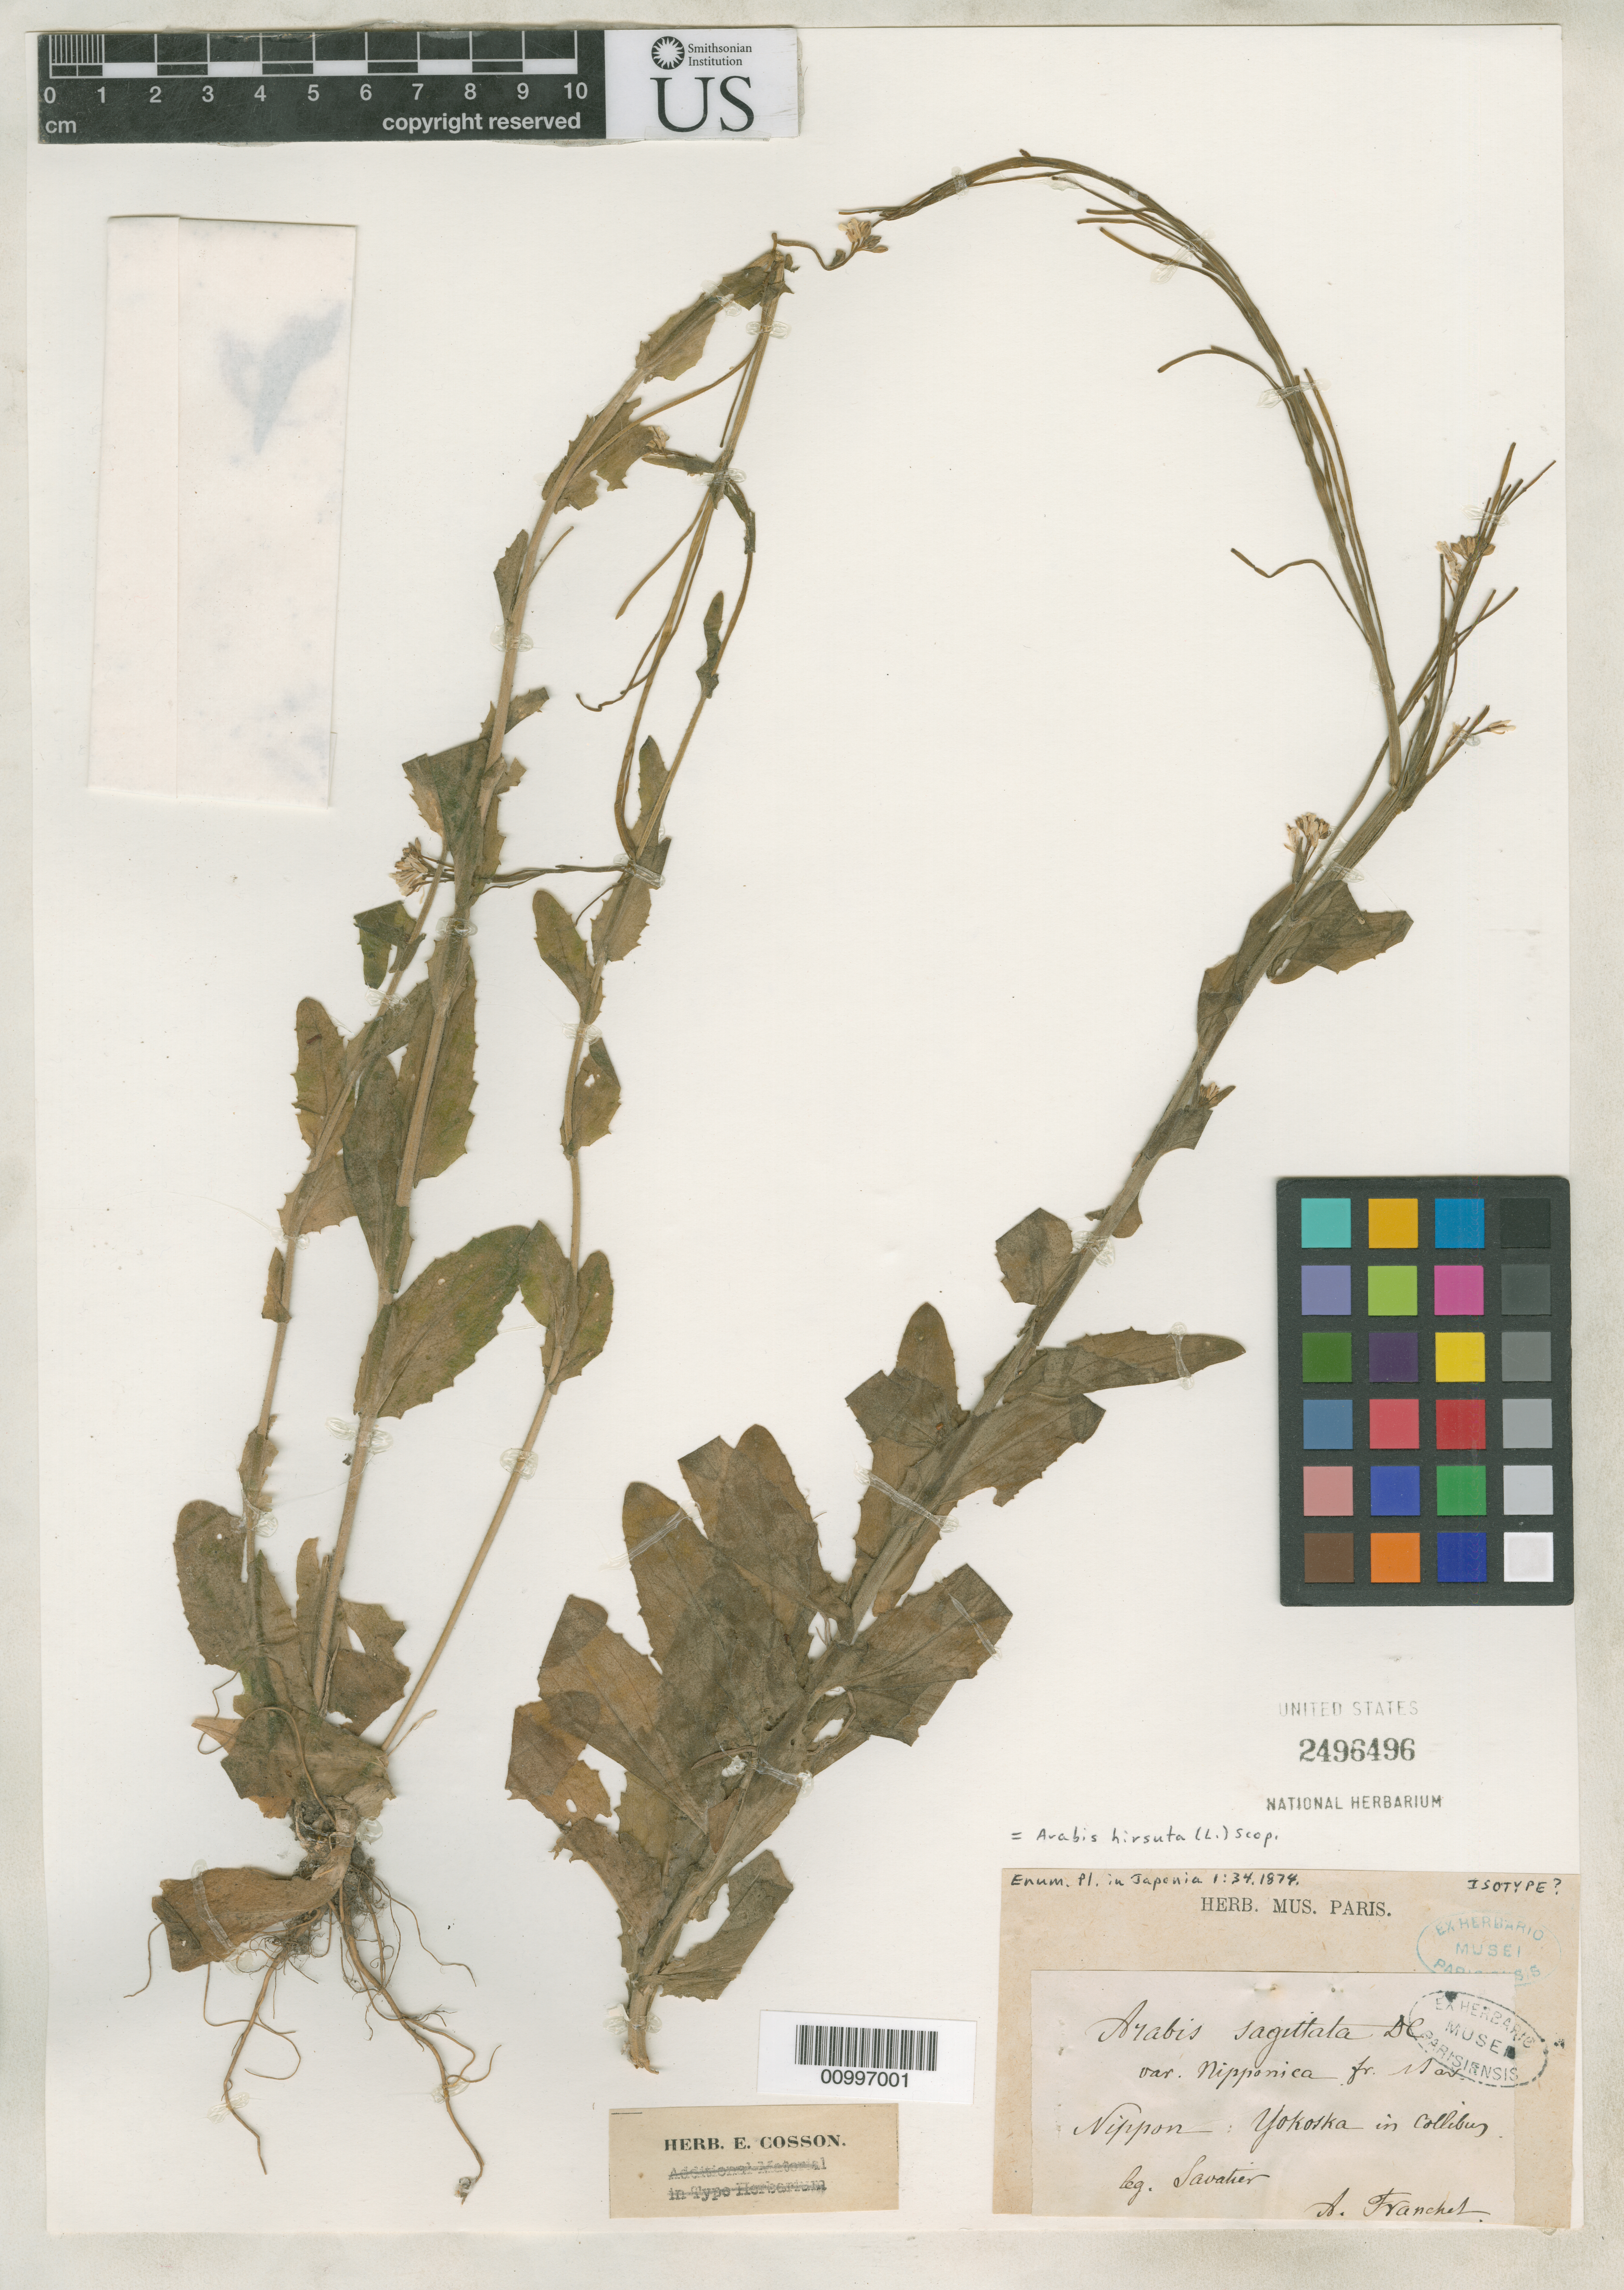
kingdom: Plantae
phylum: Tracheophyta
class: Magnoliopsida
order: Brassicales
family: Brassicaceae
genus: Arabis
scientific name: Arabis sagittata var. nipponica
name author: Franch. & Sav.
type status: Possible Isotype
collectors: L. Savatier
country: Japan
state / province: Kanagawa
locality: Yokoska.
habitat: In Collibus.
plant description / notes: This specimen lacks a coll. no. and date, but was collected by the same collector in the same location as the type.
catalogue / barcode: US 2496496